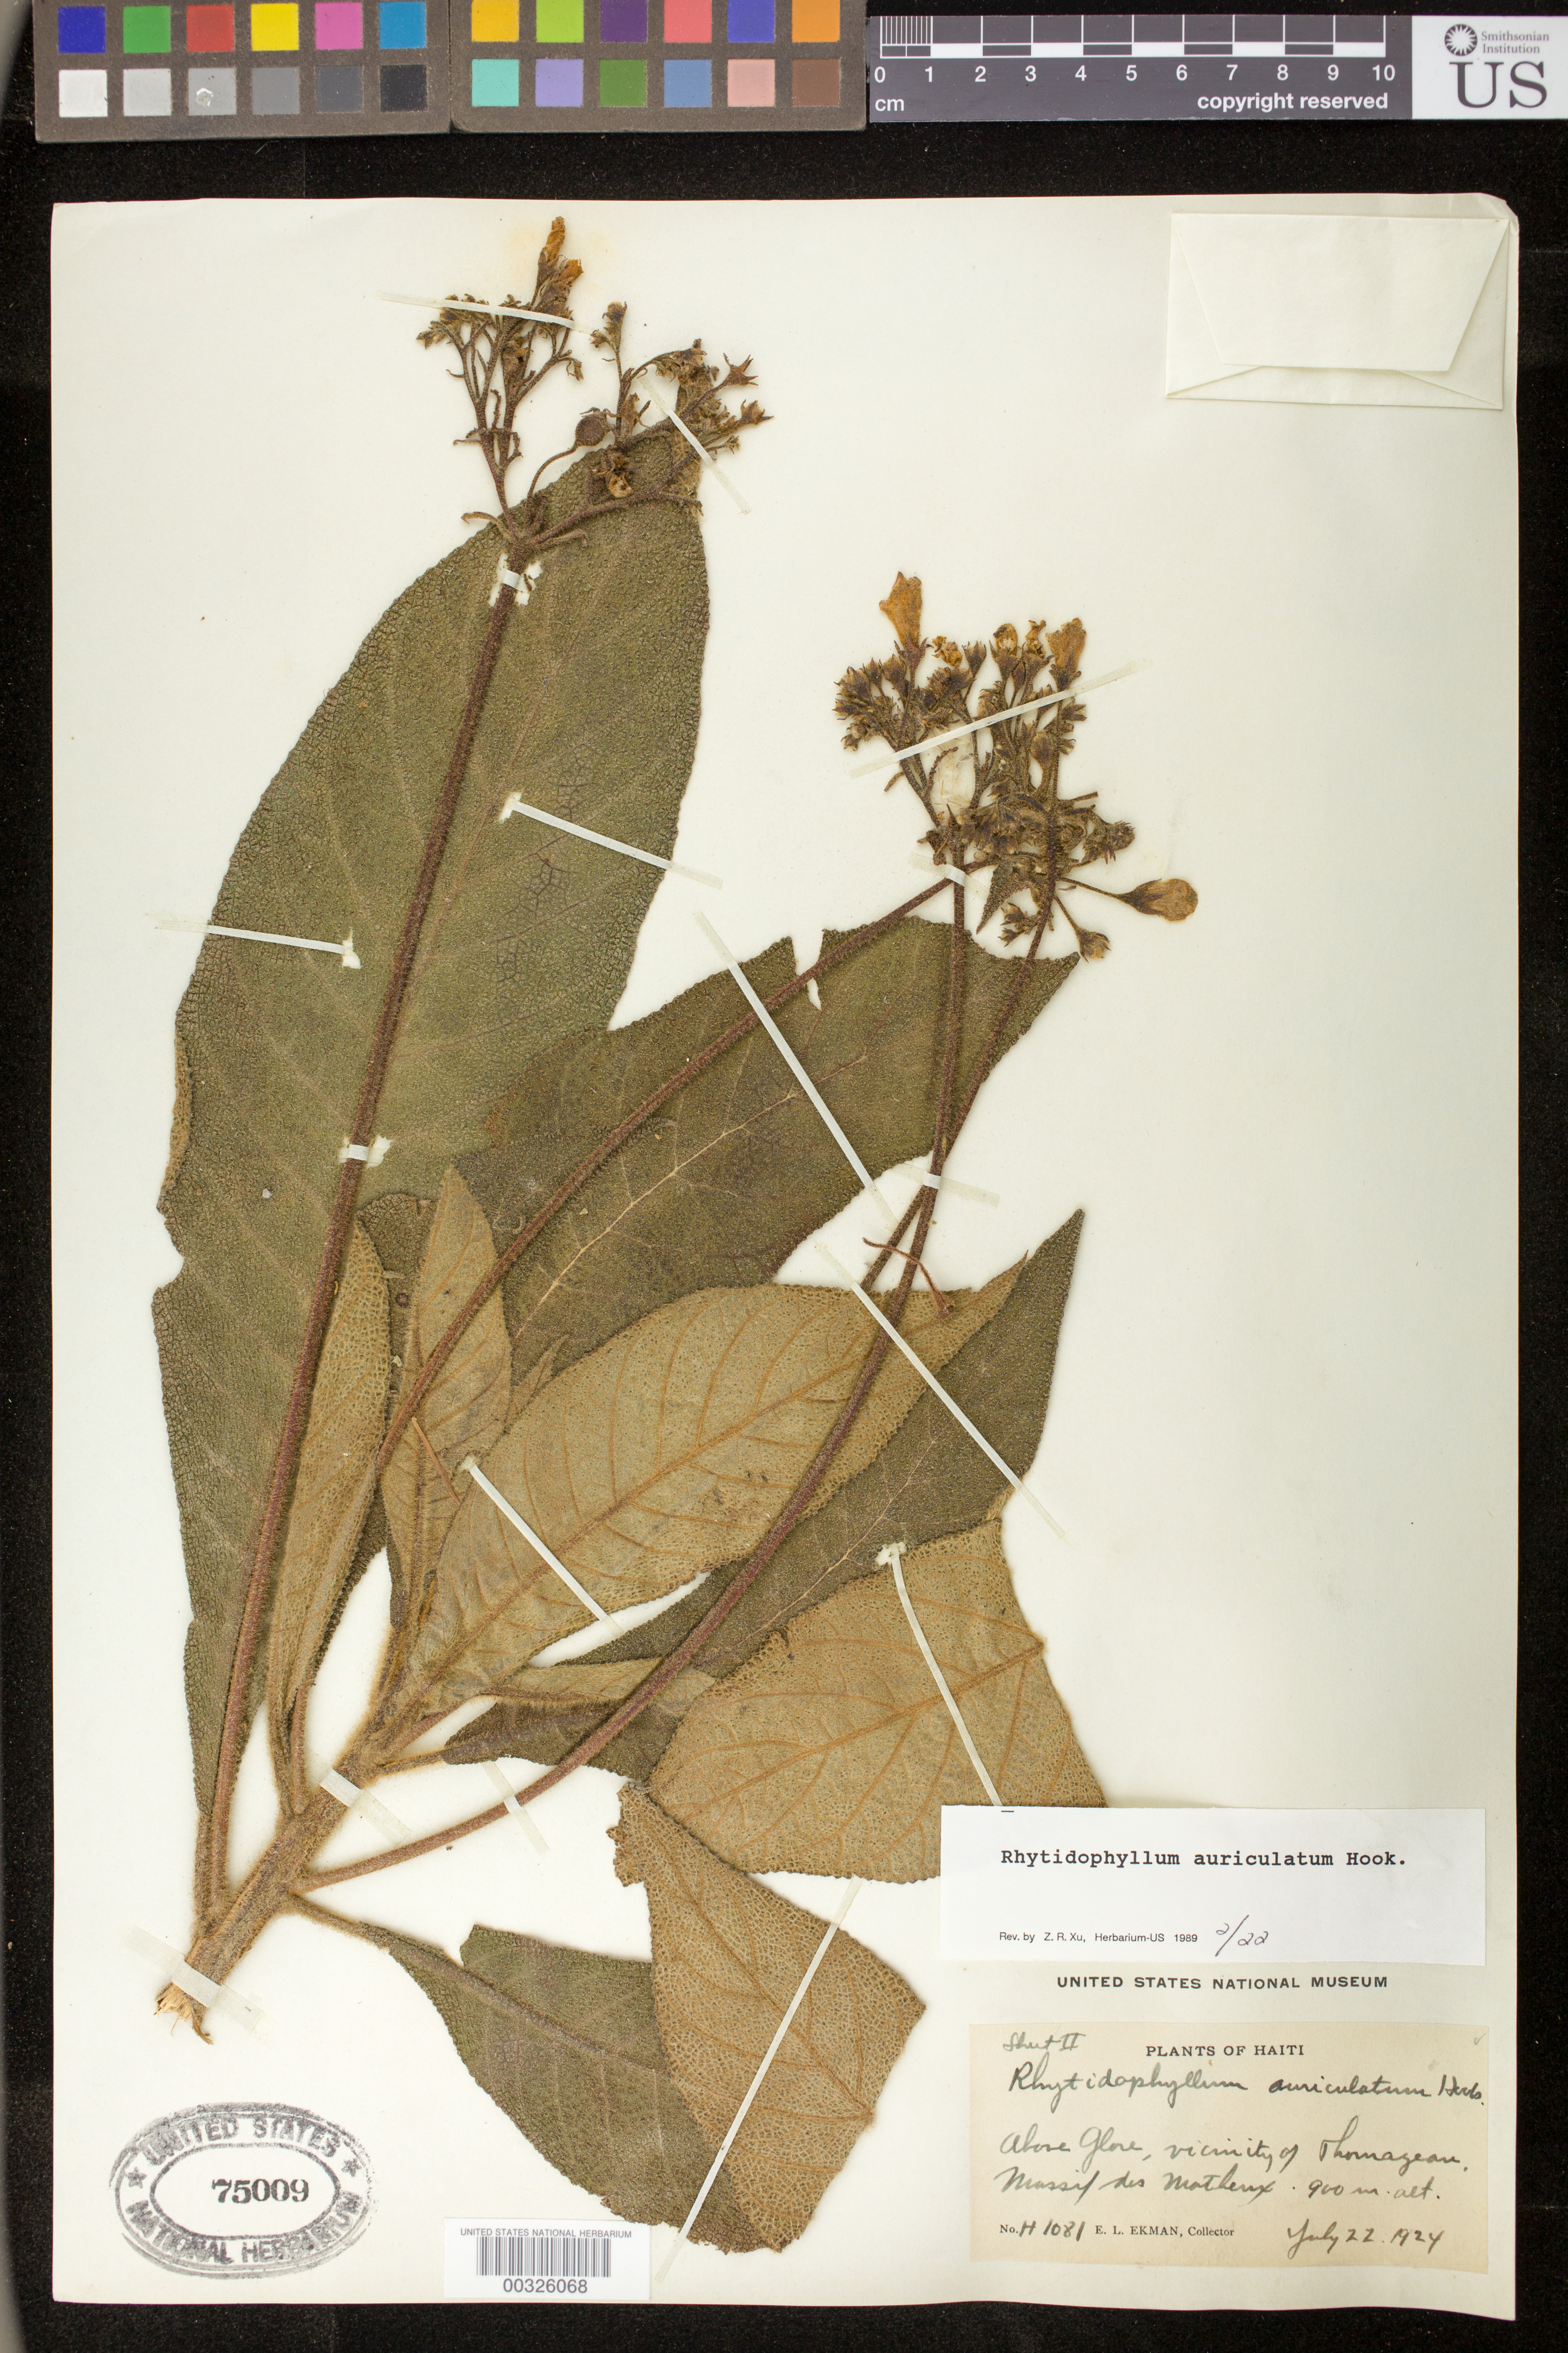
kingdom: Plantae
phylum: Tracheophyta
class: Magnoliopsida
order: Lamiales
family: Gesneriaceae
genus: Rhytidophyllum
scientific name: Rhytidophyllum auriculatum var. angustatum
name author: Urb.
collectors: E. L. Ekman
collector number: H 1081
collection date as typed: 22 Jul 1924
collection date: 1924-07-22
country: Haiti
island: Hispaniola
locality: Above Glore, vicinity of Thornageau, Massif des Motheux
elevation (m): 900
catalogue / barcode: US 75009